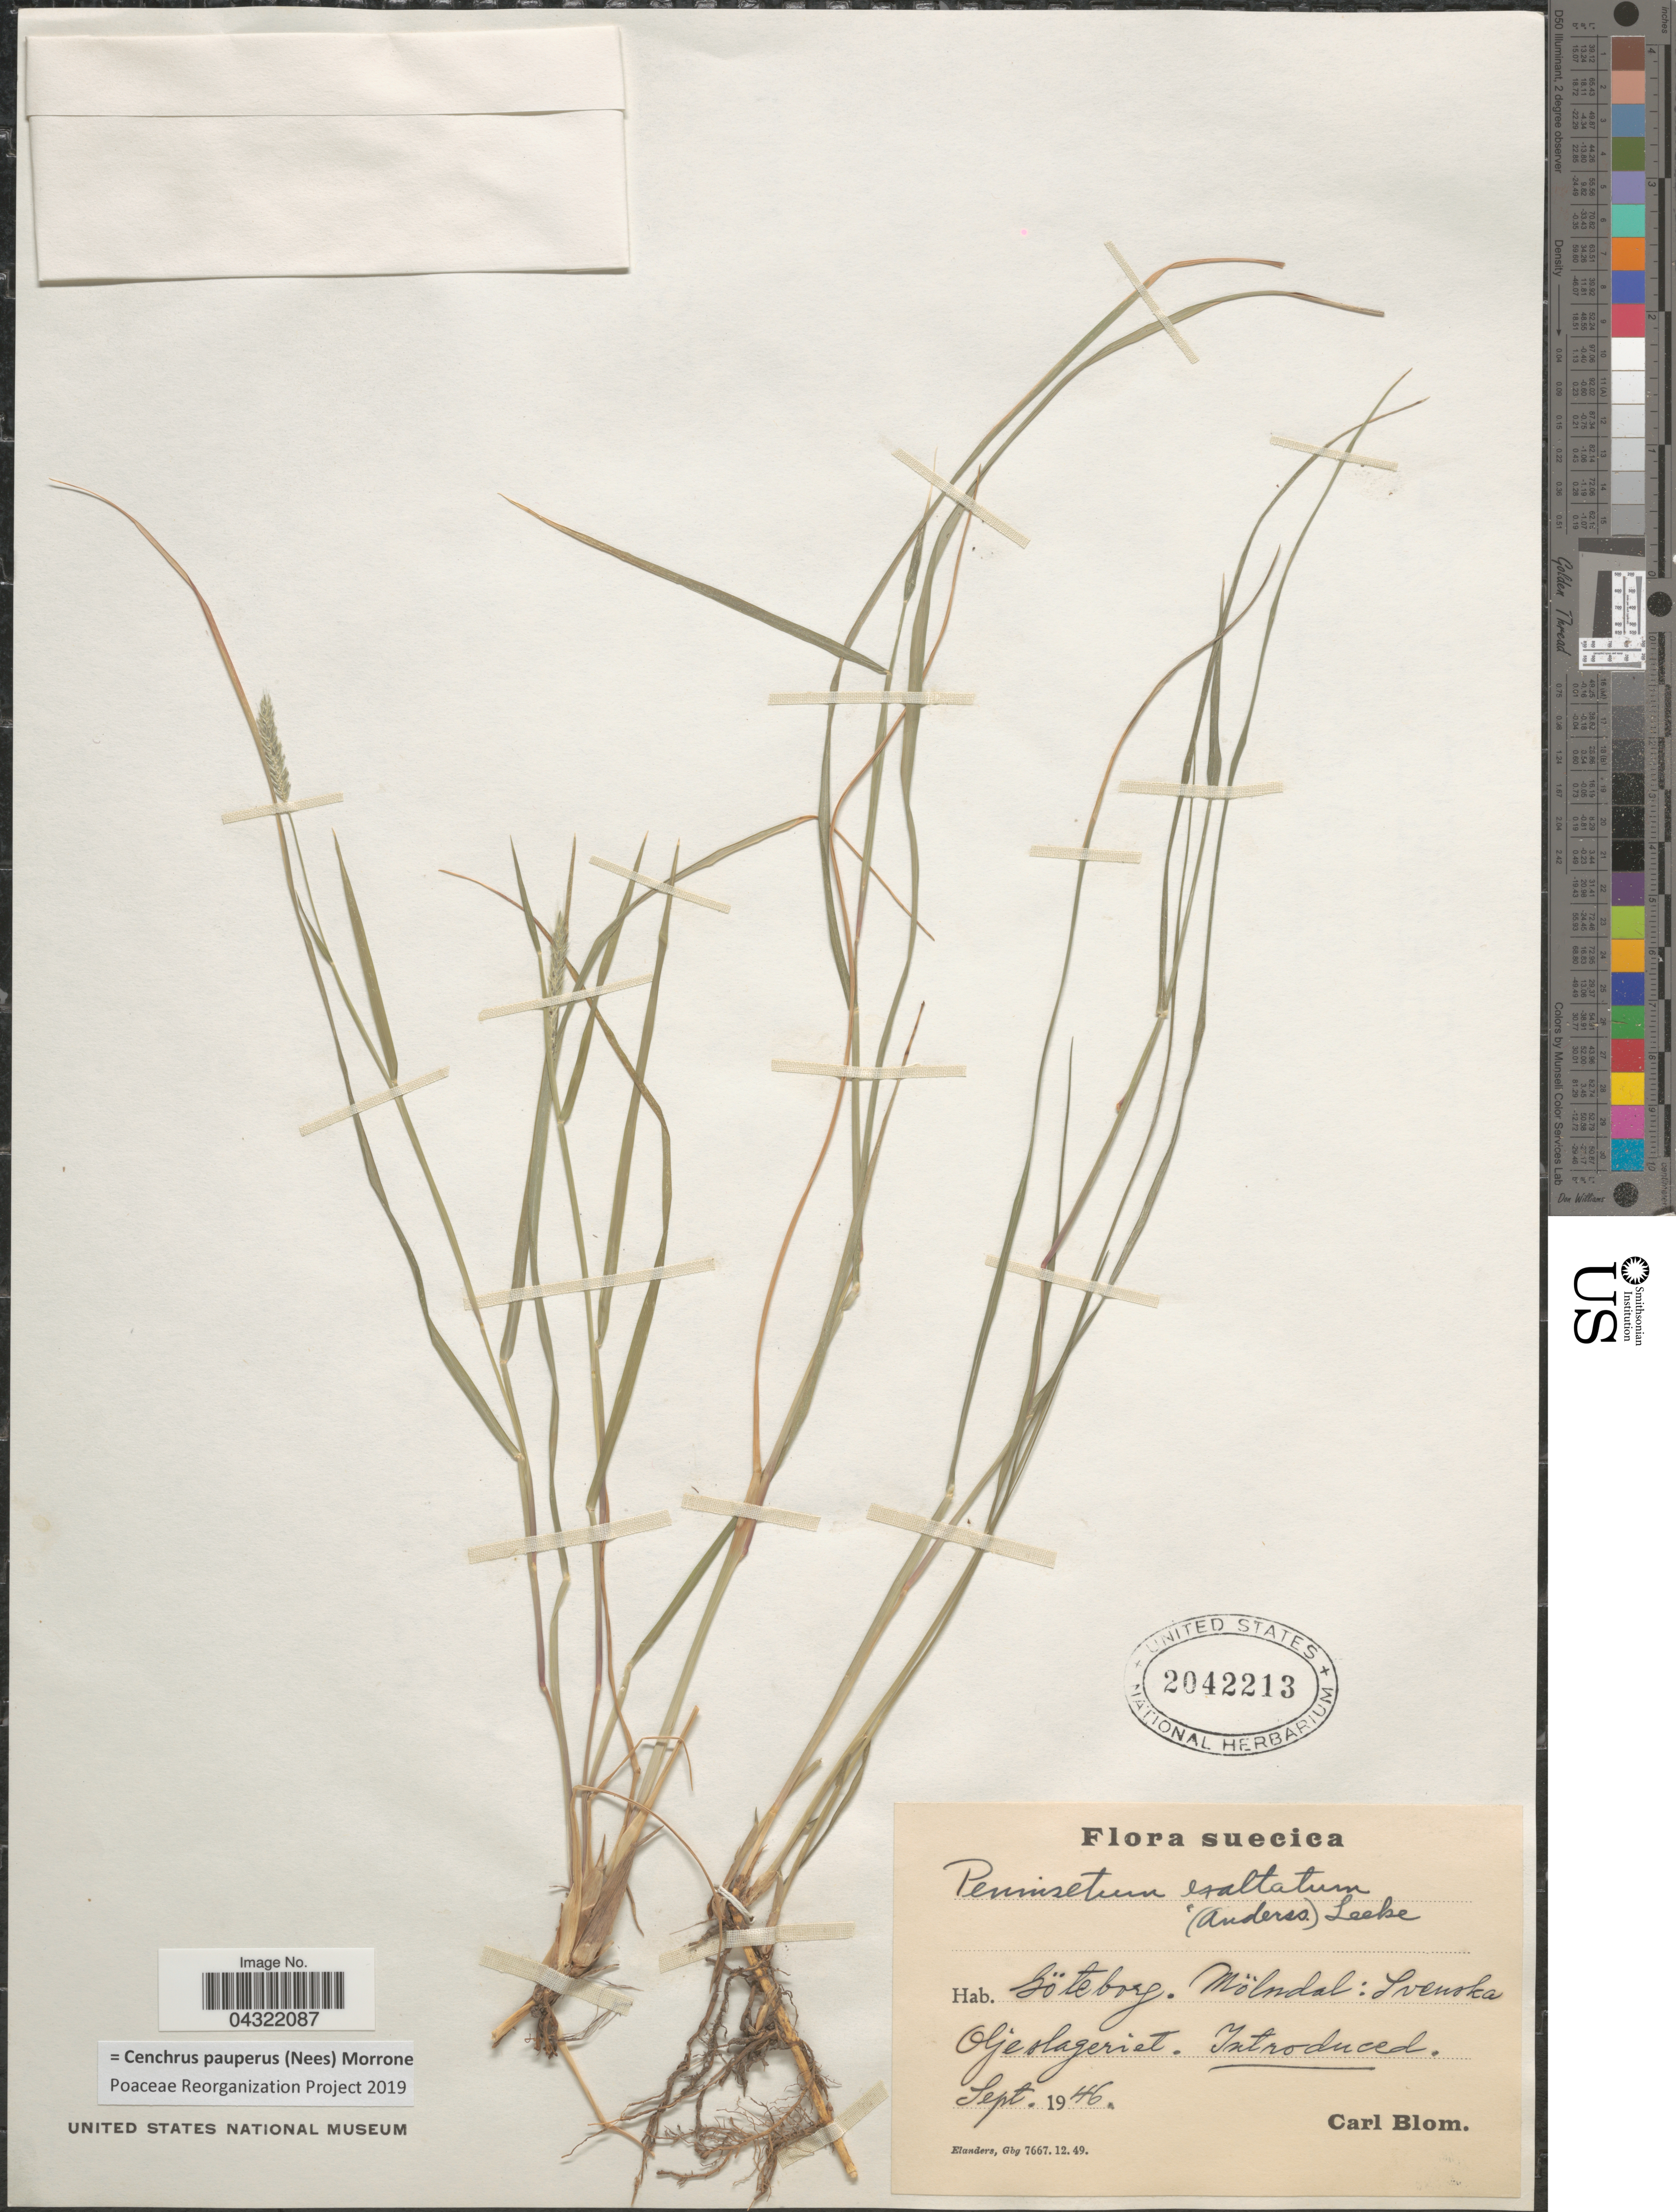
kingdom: Plantae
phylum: Tracheophyta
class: Liliopsida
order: Poales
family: Poaceae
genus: Cenchrus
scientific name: Cenchrus pauperus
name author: (Nees) Morrone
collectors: C. H. Blom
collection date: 1946-09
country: Sweden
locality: Suecica. Göteberg. Mölndal: Svenska Oljeslageriet.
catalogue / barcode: US 2042213